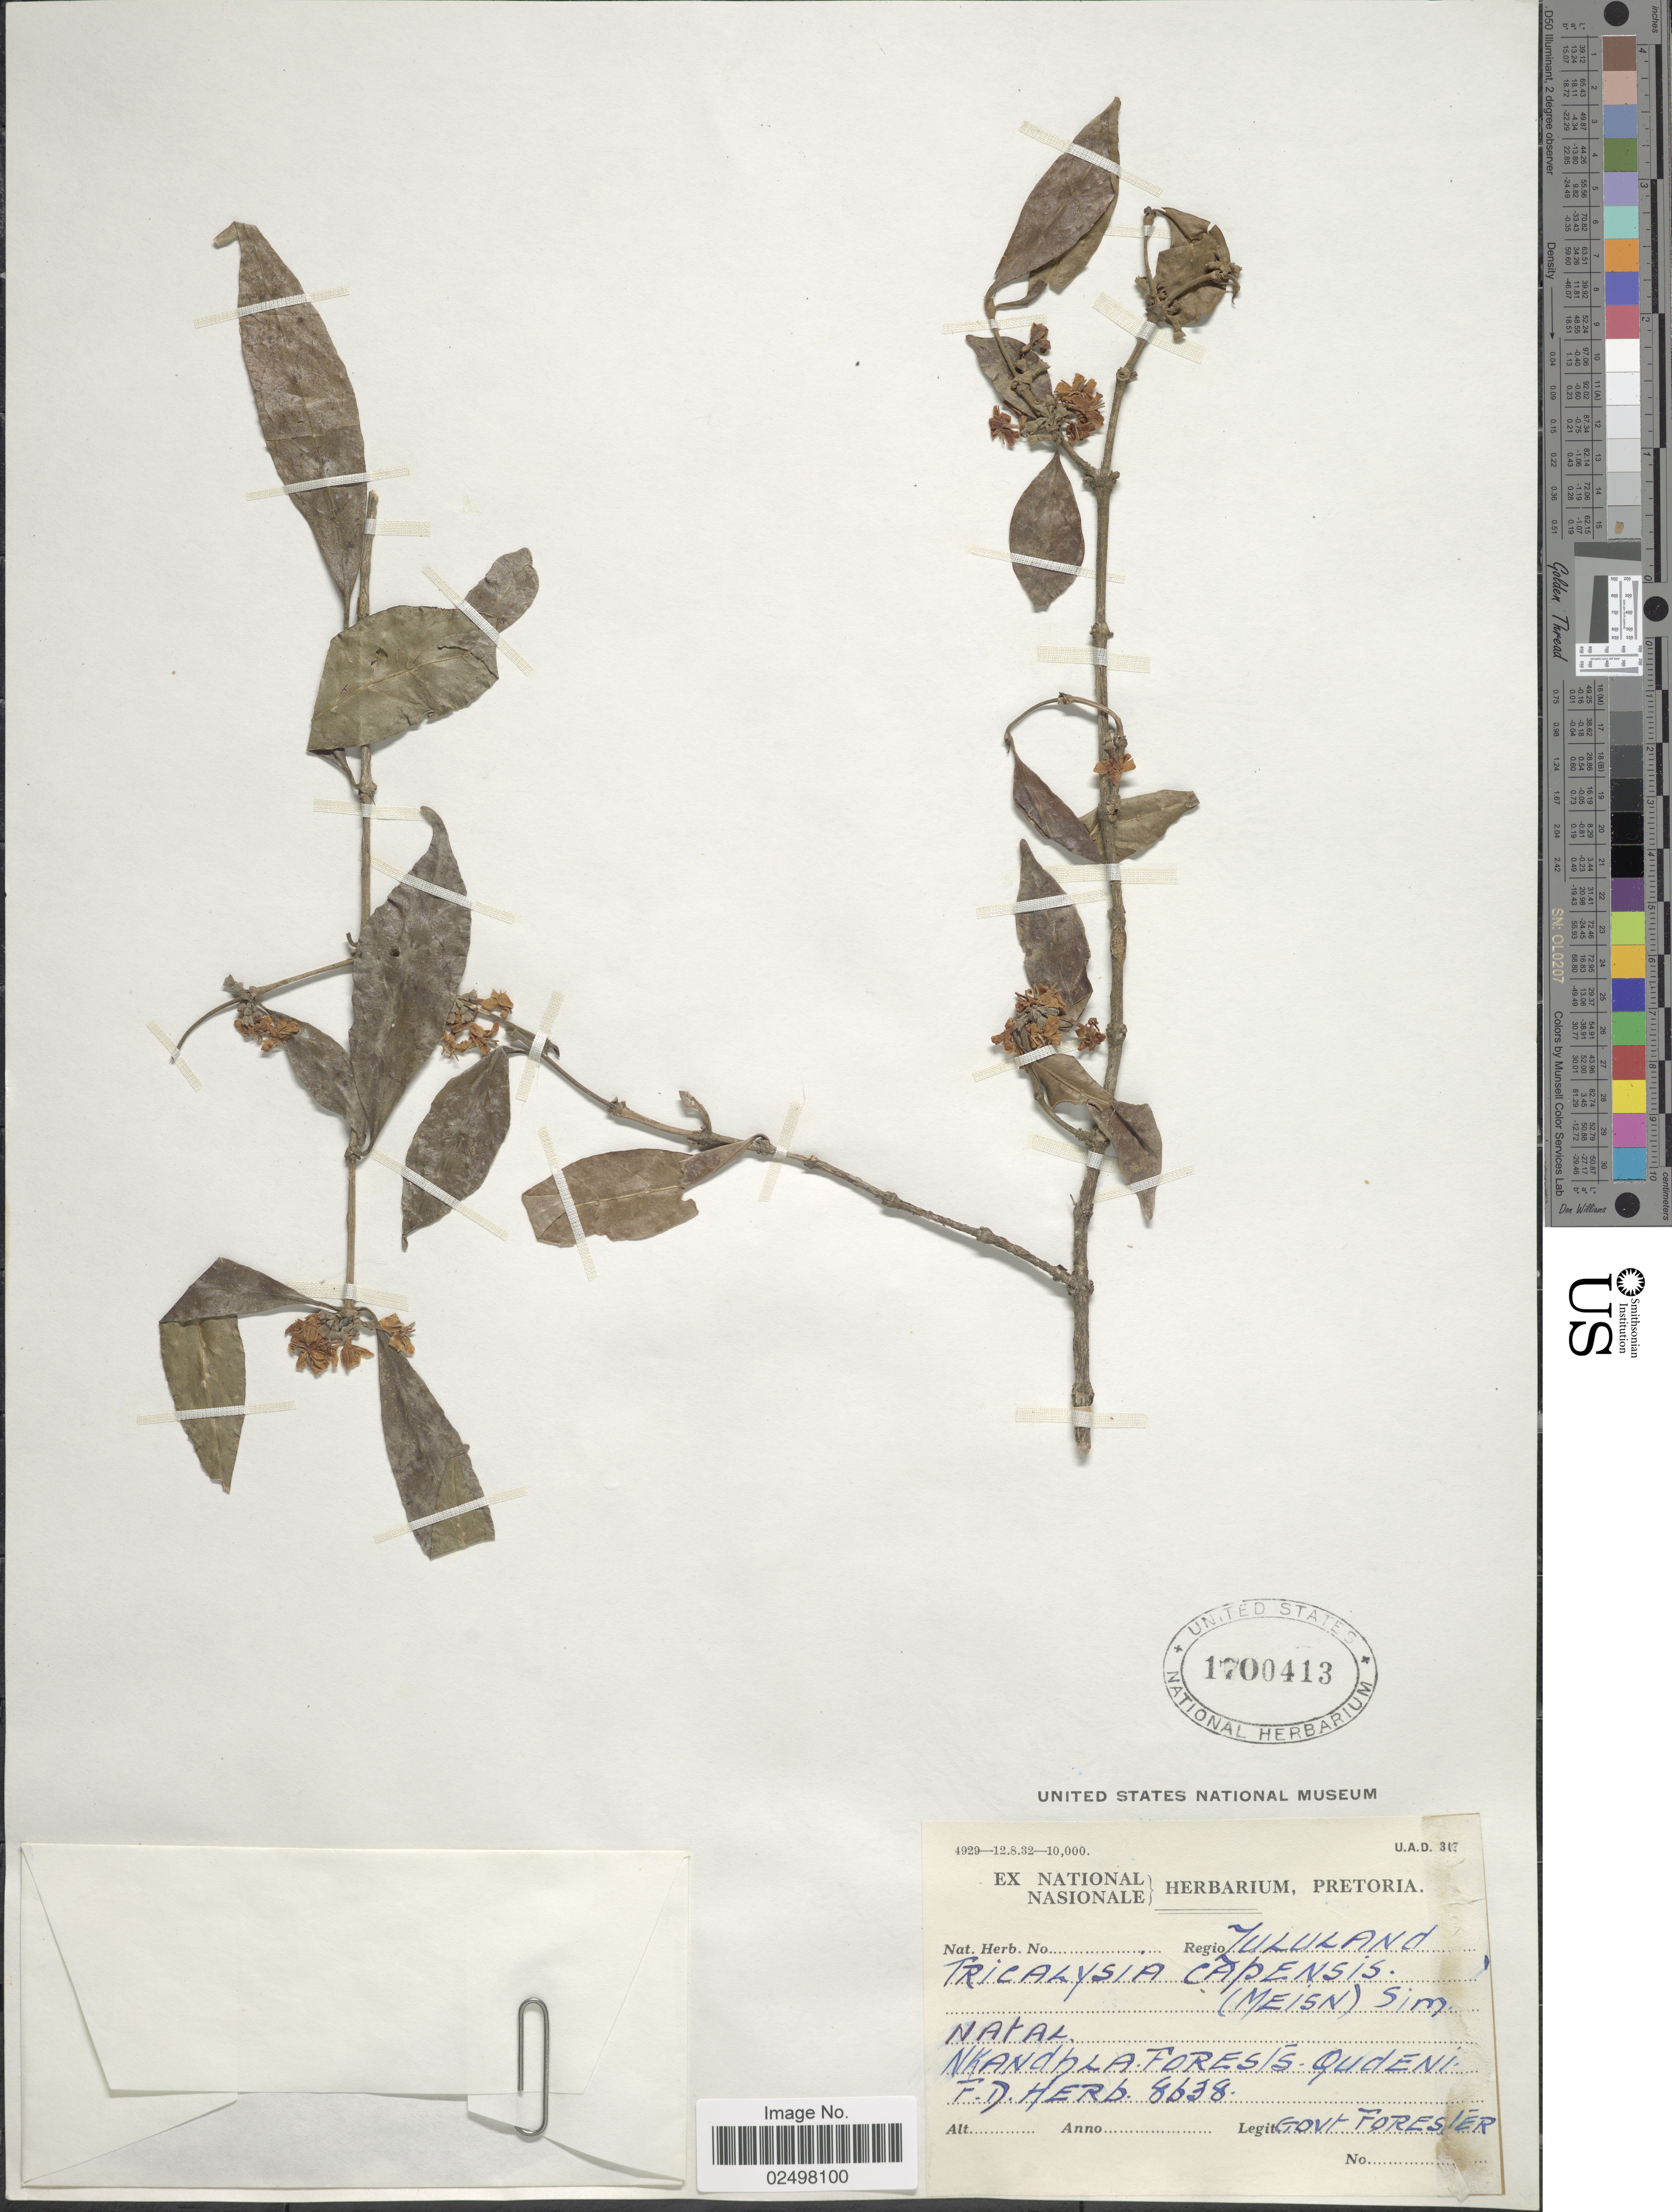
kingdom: Plantae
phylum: Tracheophyta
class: Magnoliopsida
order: Gentianales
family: Rubiaceae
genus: Tricalysia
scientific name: Tricalysia capensis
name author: (Meisn. ex Hochst.) Sim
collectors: Forester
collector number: FDHerb.8638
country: South Africa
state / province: KwaZulu-Natal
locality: Natal, Nkandhla Forests, Qudeni, Regio Zululand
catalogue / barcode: US 1700413